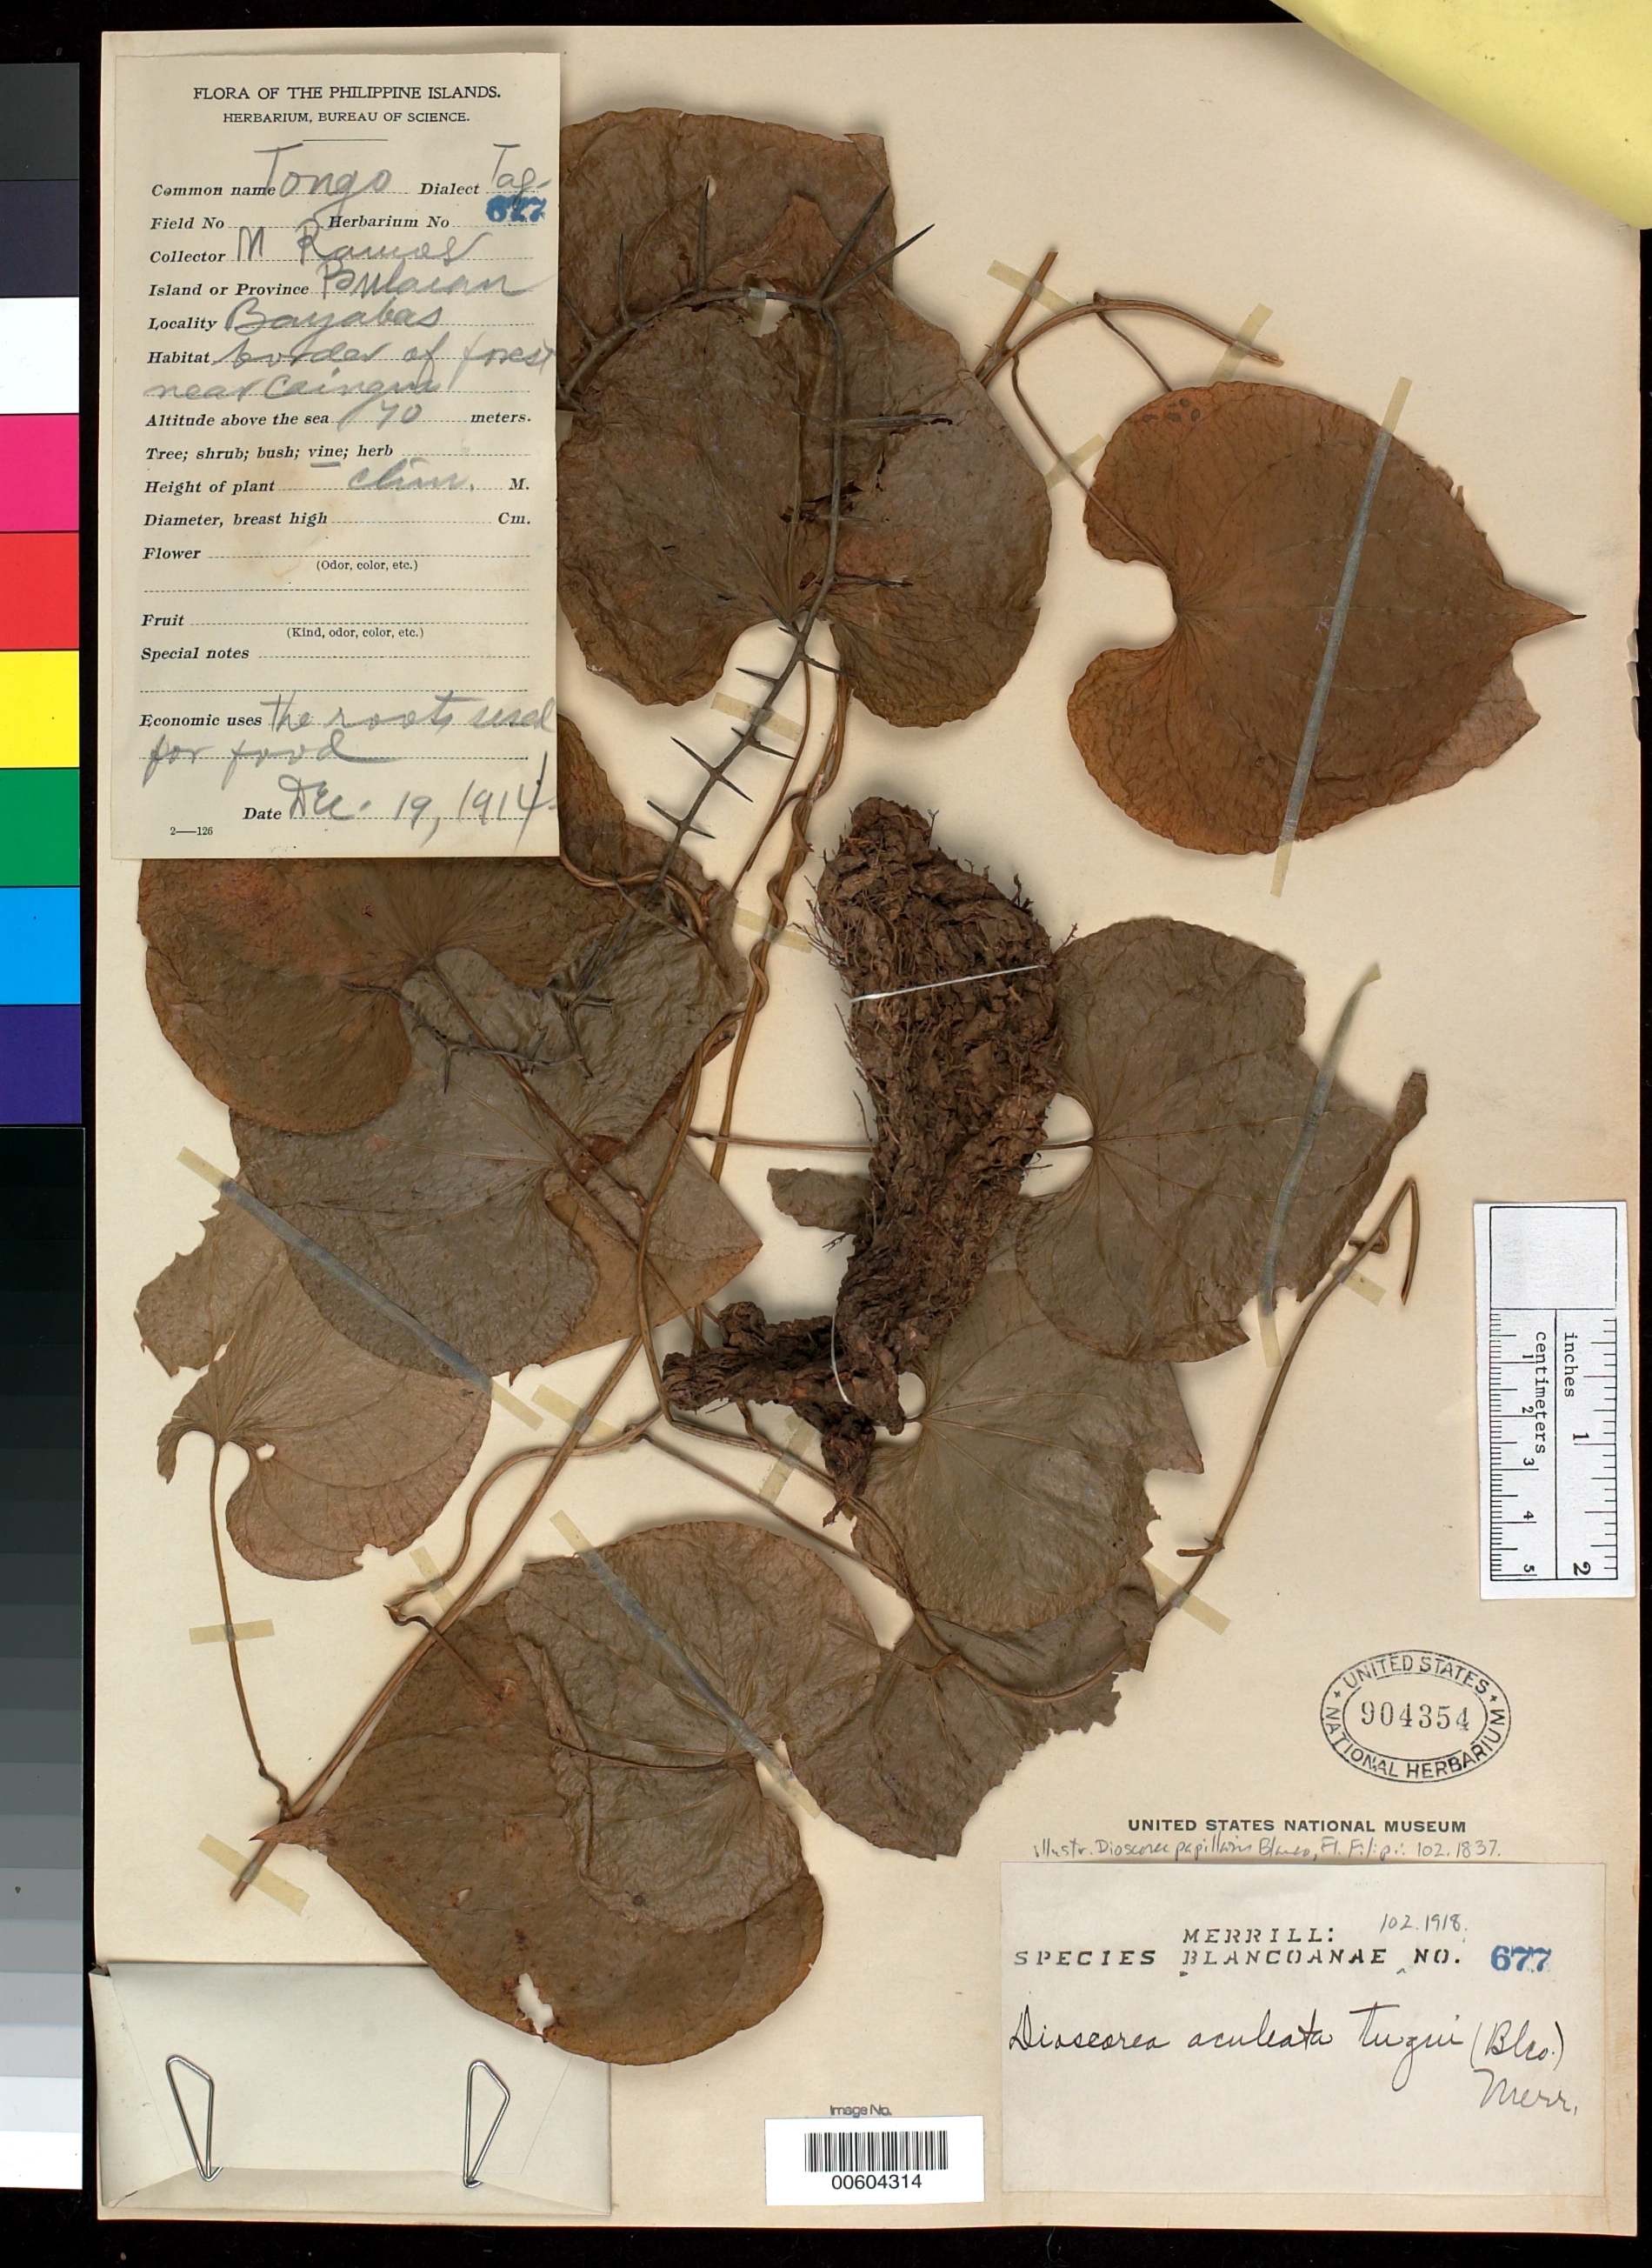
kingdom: Plantae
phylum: Tracheophyta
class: Liliopsida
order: Dioscoreales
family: Dioscoreaceae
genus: Dioscorea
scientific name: Dioscorea papillaris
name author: Blanco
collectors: M. Ramos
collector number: Sp. Blancoan. 0677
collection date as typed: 19 Dec 1914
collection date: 1914-12-19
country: Philippines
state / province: Central Luzon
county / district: Bulacan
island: Luzon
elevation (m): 70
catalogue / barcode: US 904354